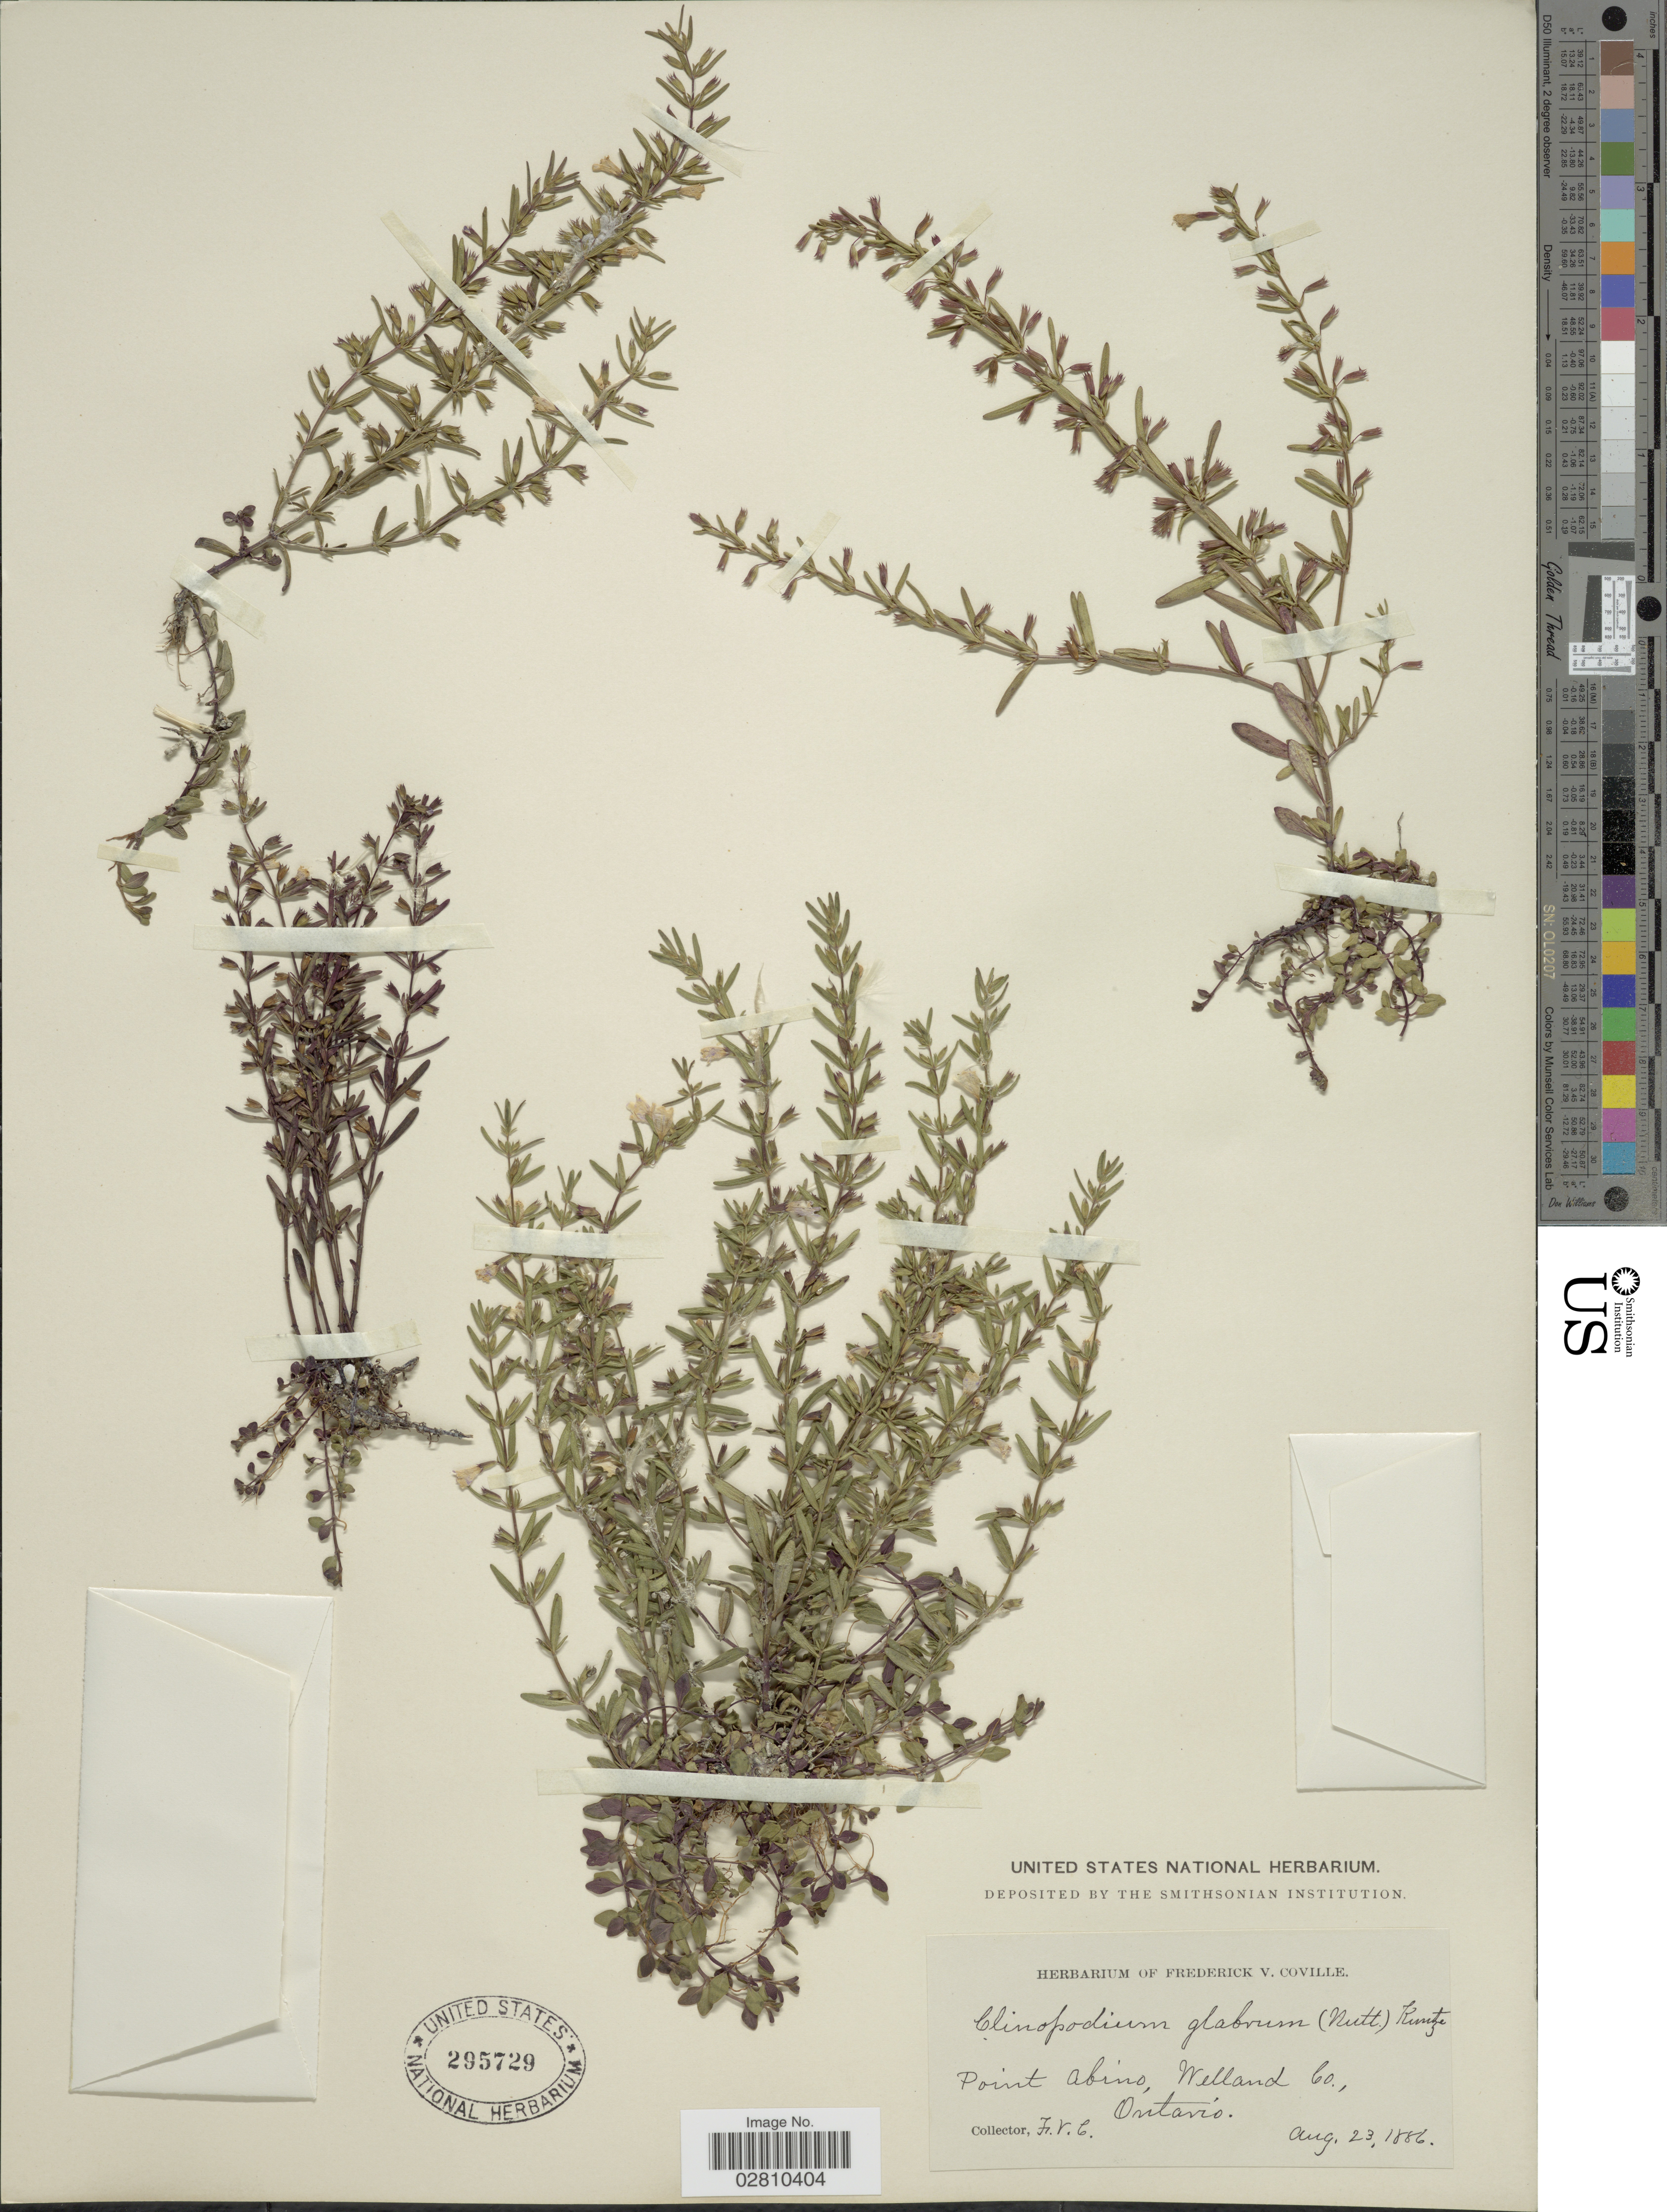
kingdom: Plantae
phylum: Tracheophyta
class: Magnoliopsida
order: Lamiales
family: Lamiaceae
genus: Clinopodium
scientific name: Clinopodium glabrum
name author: (Nutt.) Kuntze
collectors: F. V. Coville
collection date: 1886-08-23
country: Canada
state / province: Ontario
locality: Point Abino, Welland Co.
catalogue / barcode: US 295729